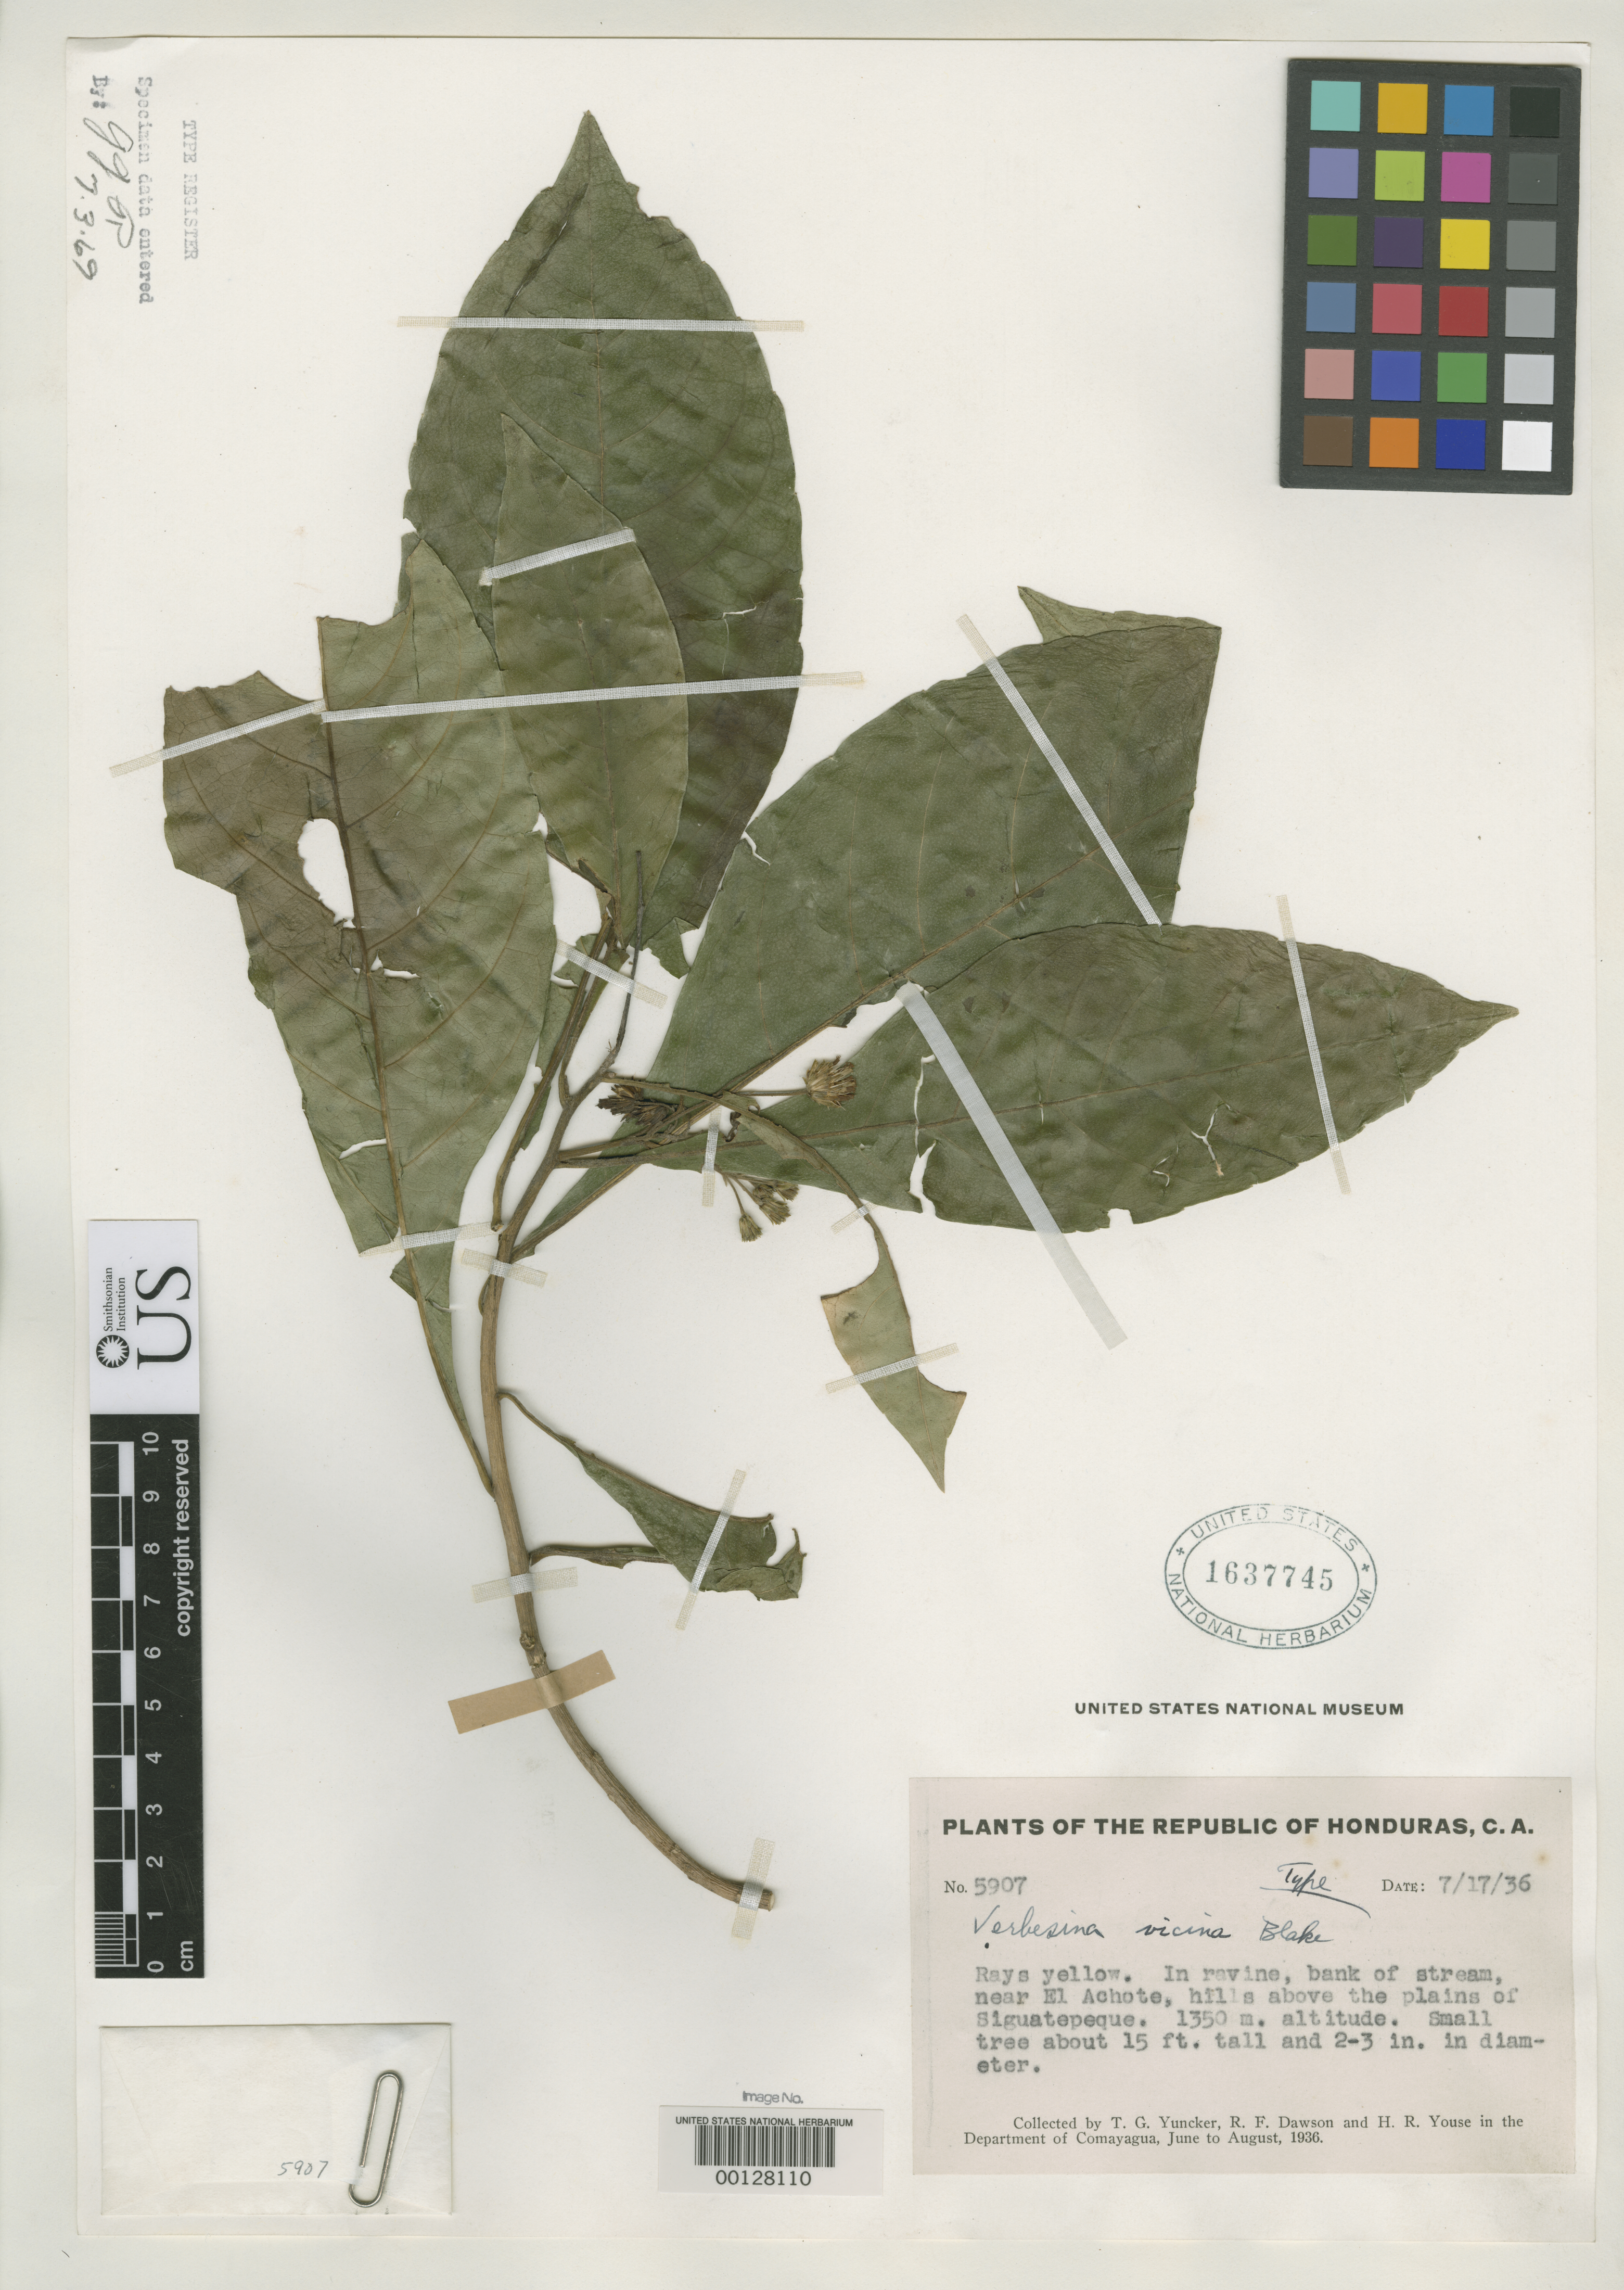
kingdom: Plantae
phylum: Tracheophyta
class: Magnoliopsida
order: Asterales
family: Asteraceae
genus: Verbesina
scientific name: Verbesina vicina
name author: S.F. Blake in Yunck.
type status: Holotype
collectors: T. G. Yuncker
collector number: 5907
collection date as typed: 17 Jul 1936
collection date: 1936-07-17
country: Honduras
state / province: Comayagua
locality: El Achote above Siguatepeque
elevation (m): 1350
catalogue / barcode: US 1637745